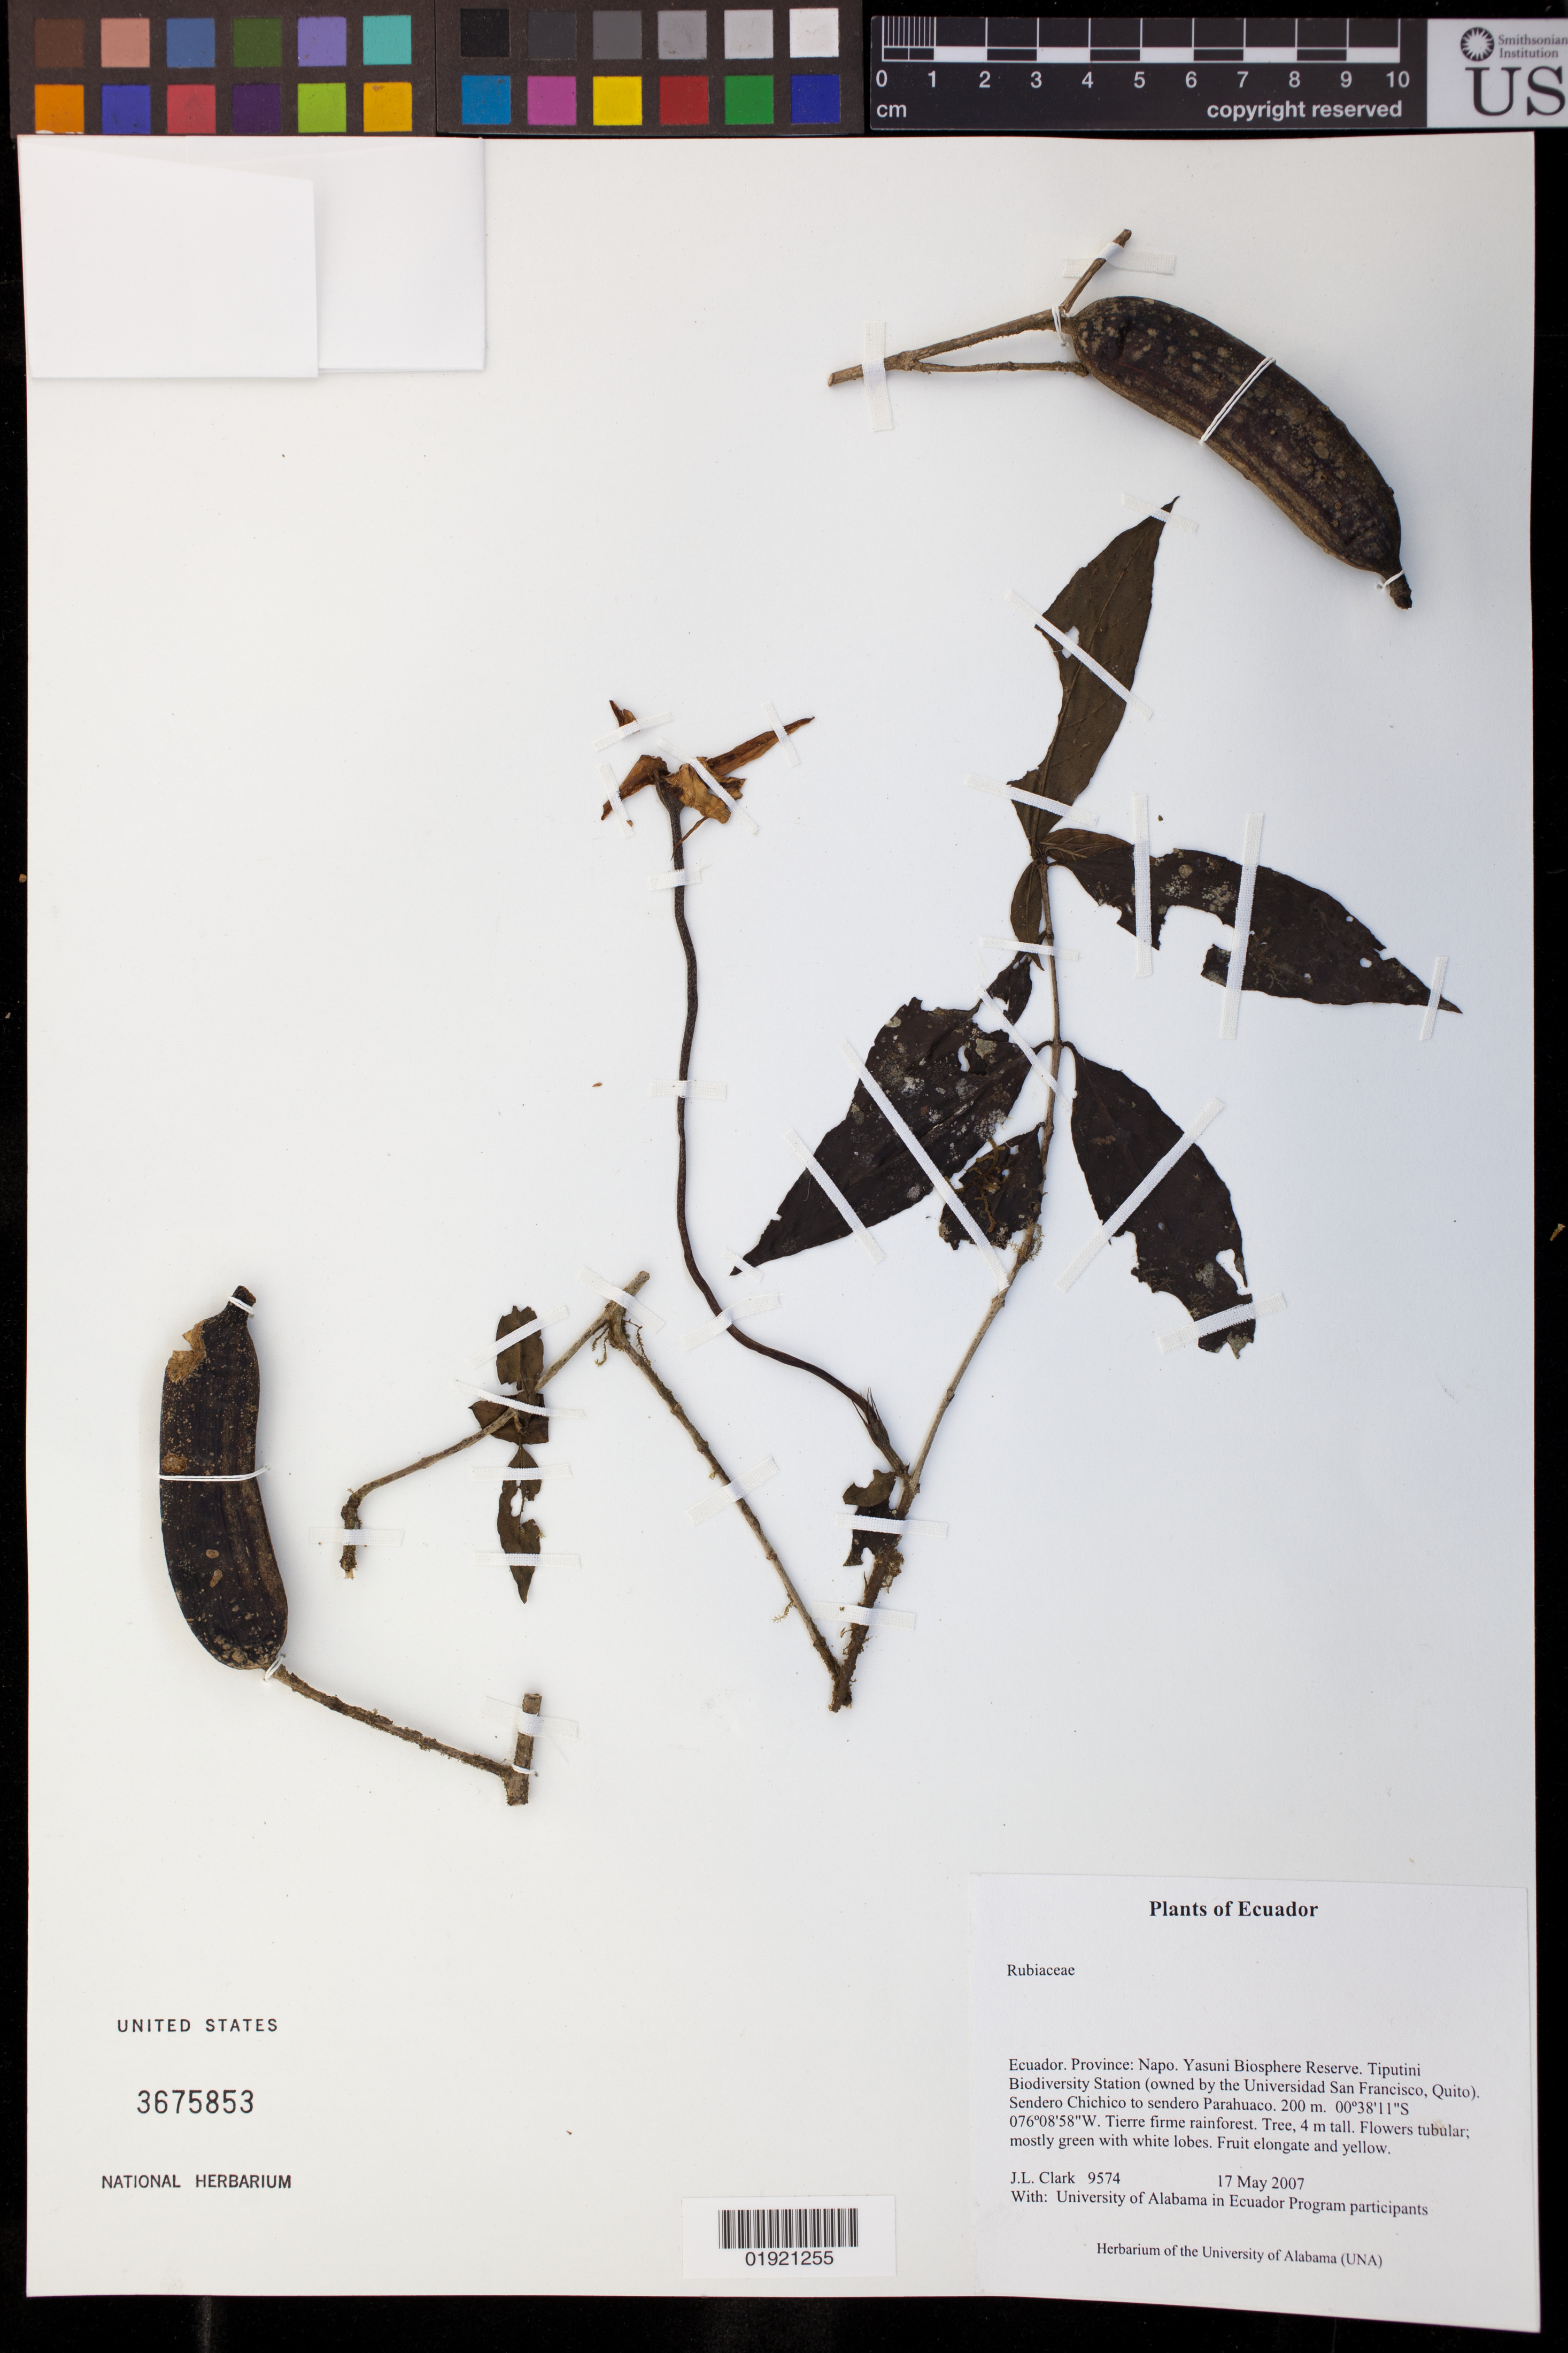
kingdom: Plantae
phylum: Tracheophyta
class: Magnoliopsida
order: Gentianales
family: Rubiaceae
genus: Rosenbergiodendron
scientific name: Rosenbergiodendron longiflorum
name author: (Ruiz & Pav.) Fagerl.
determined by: Kirkbride, J. H., Jr.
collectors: J. L. Clark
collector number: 9574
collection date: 2007-05-17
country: Ecuador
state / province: Napo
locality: Yasuni Biosphere Reserve. Tiputini Biodiversity Station (owned by the Universidad San Francisco, Quito). Sendero Chichico to Sendero Parahuaco.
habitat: Tierre firme rainforest.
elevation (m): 200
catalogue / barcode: US 3675853